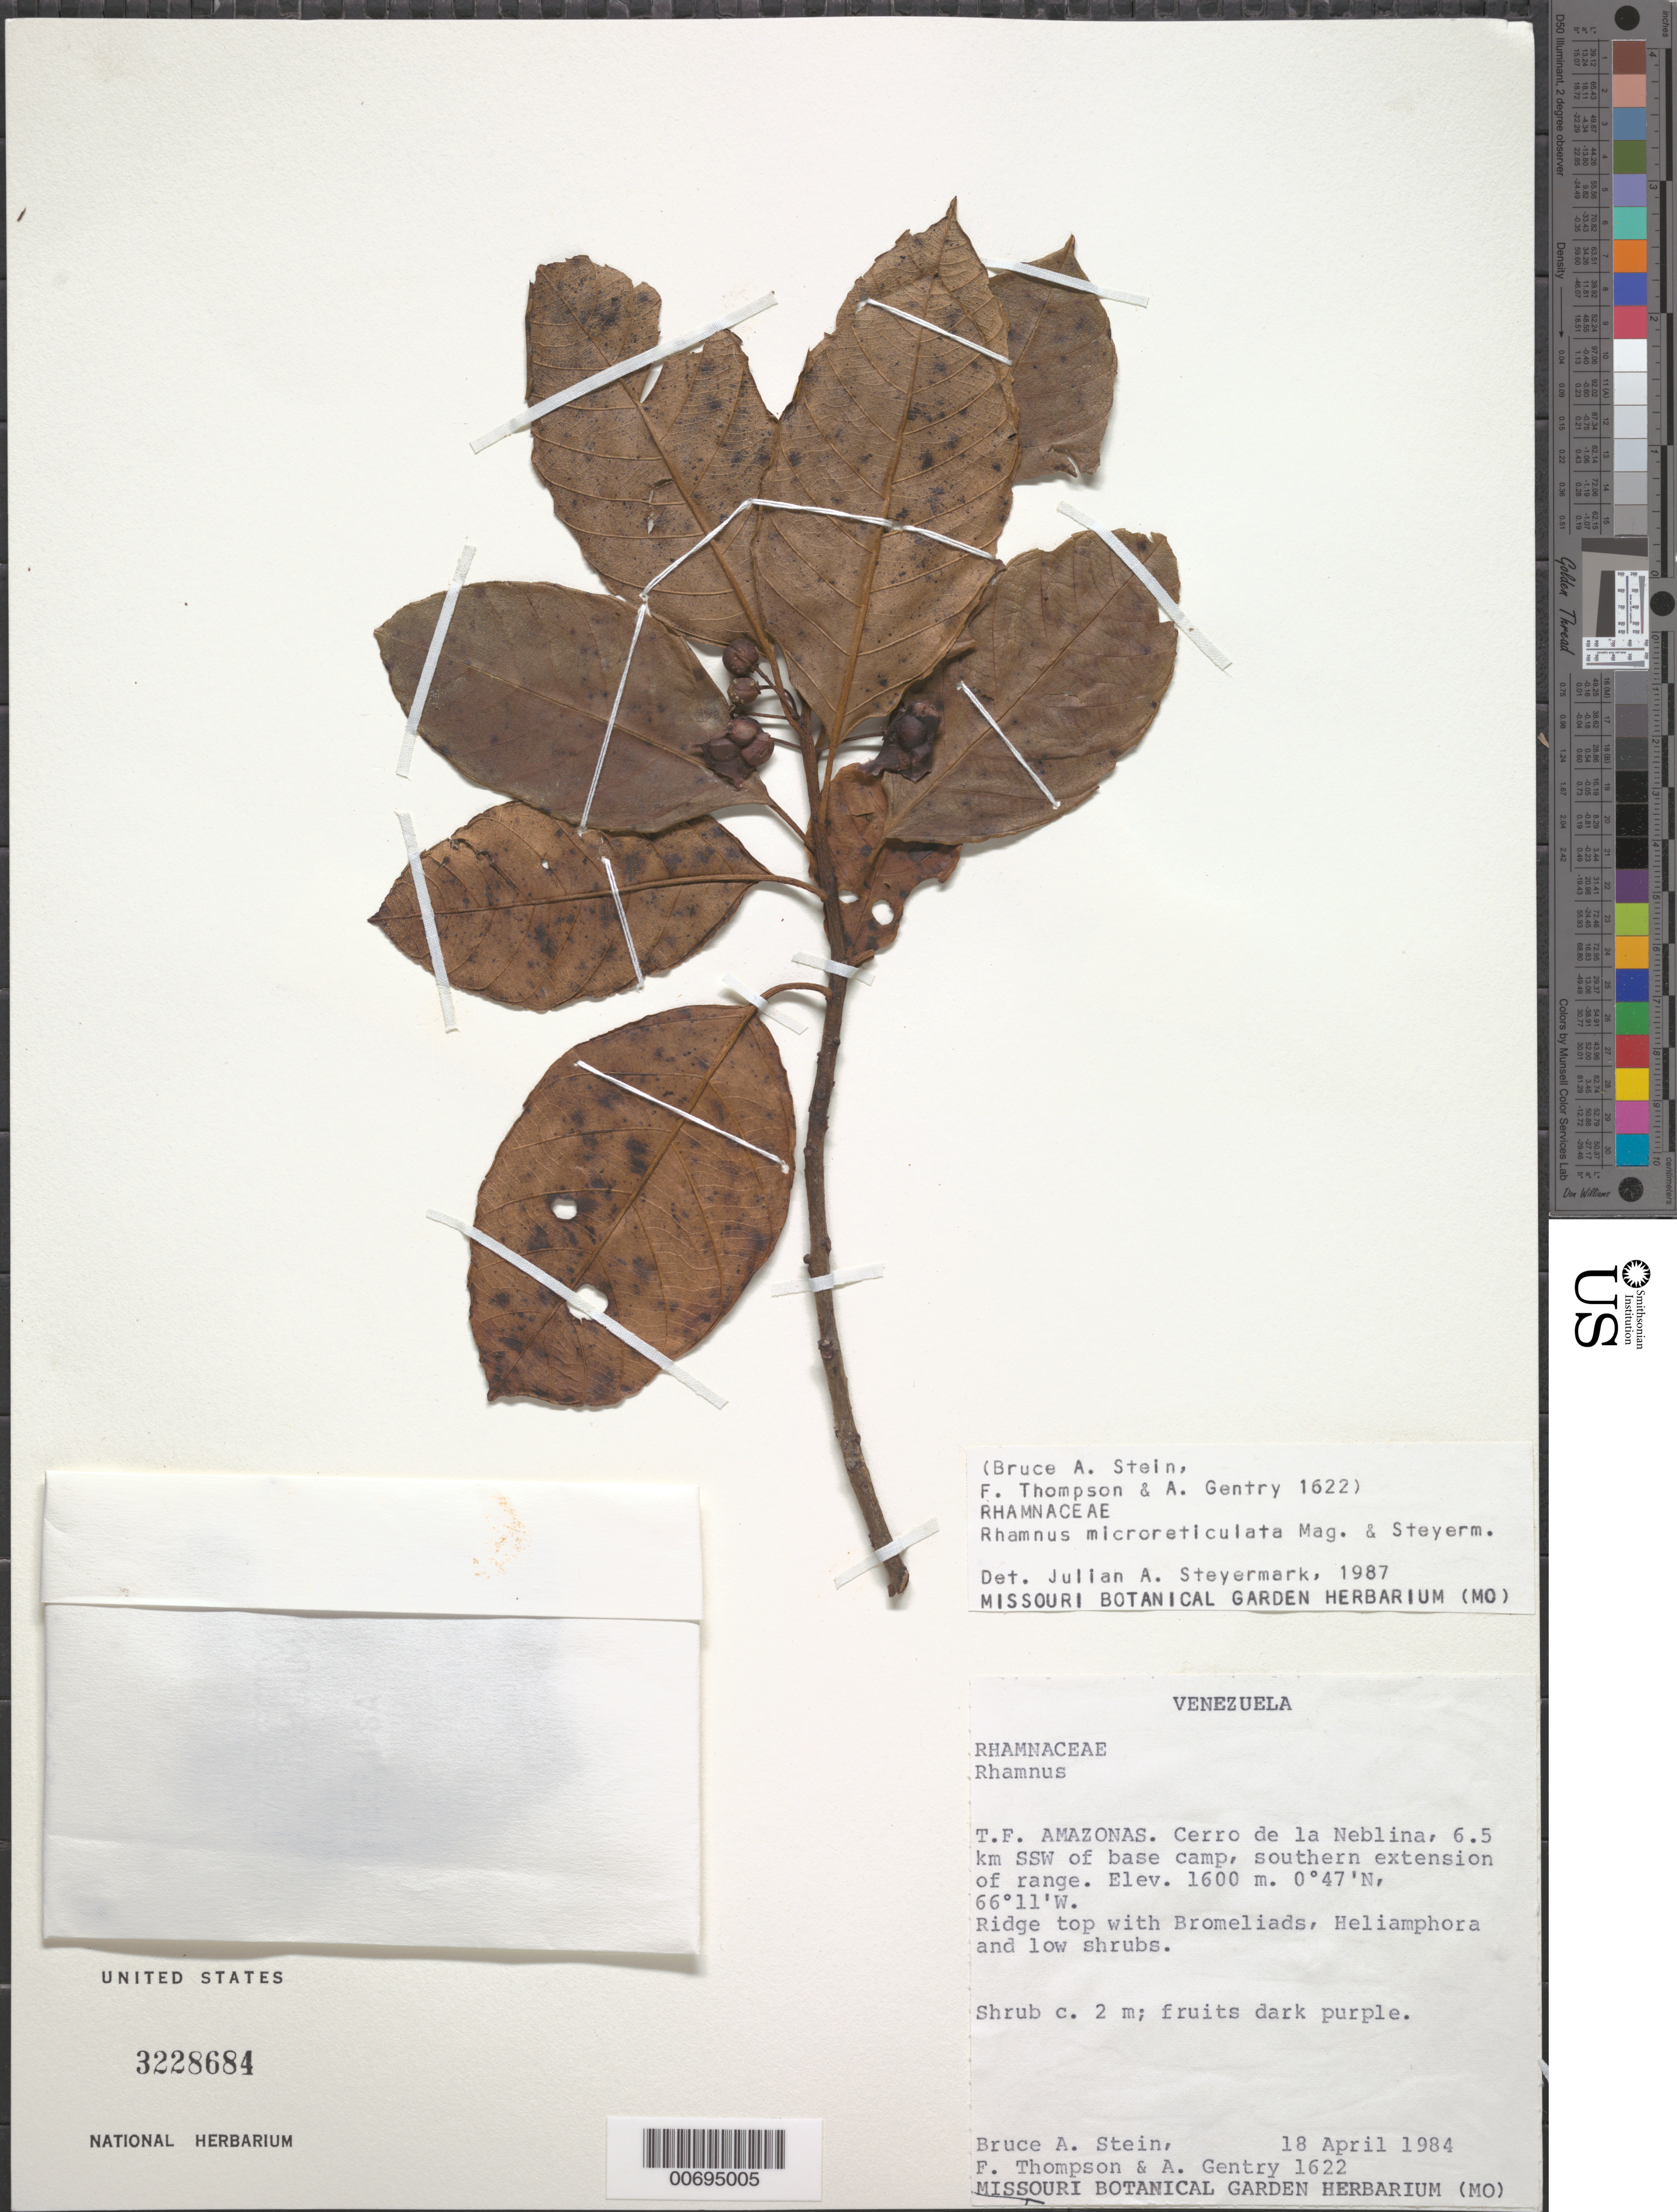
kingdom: Plantae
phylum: Tracheophyta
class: Magnoliopsida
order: Rosales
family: Rhamnaceae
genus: Rhamnus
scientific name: Rhamnus microreticulata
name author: Maguire & Steyerm.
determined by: Steyermark, Julian A., (VEN)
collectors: B. A. Stein, R. Thompson & A. H. Gentry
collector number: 1622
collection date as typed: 18-Apr-84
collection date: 1984-04-18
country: Venezuela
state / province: Amazonas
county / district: Río Negro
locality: Cerro de la Neblina, 6.5 km SSW of base camp, southern extension of range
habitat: Ridge top with Bromeliads, Heliamphora and low shrubs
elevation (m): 1600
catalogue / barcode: US 3228684